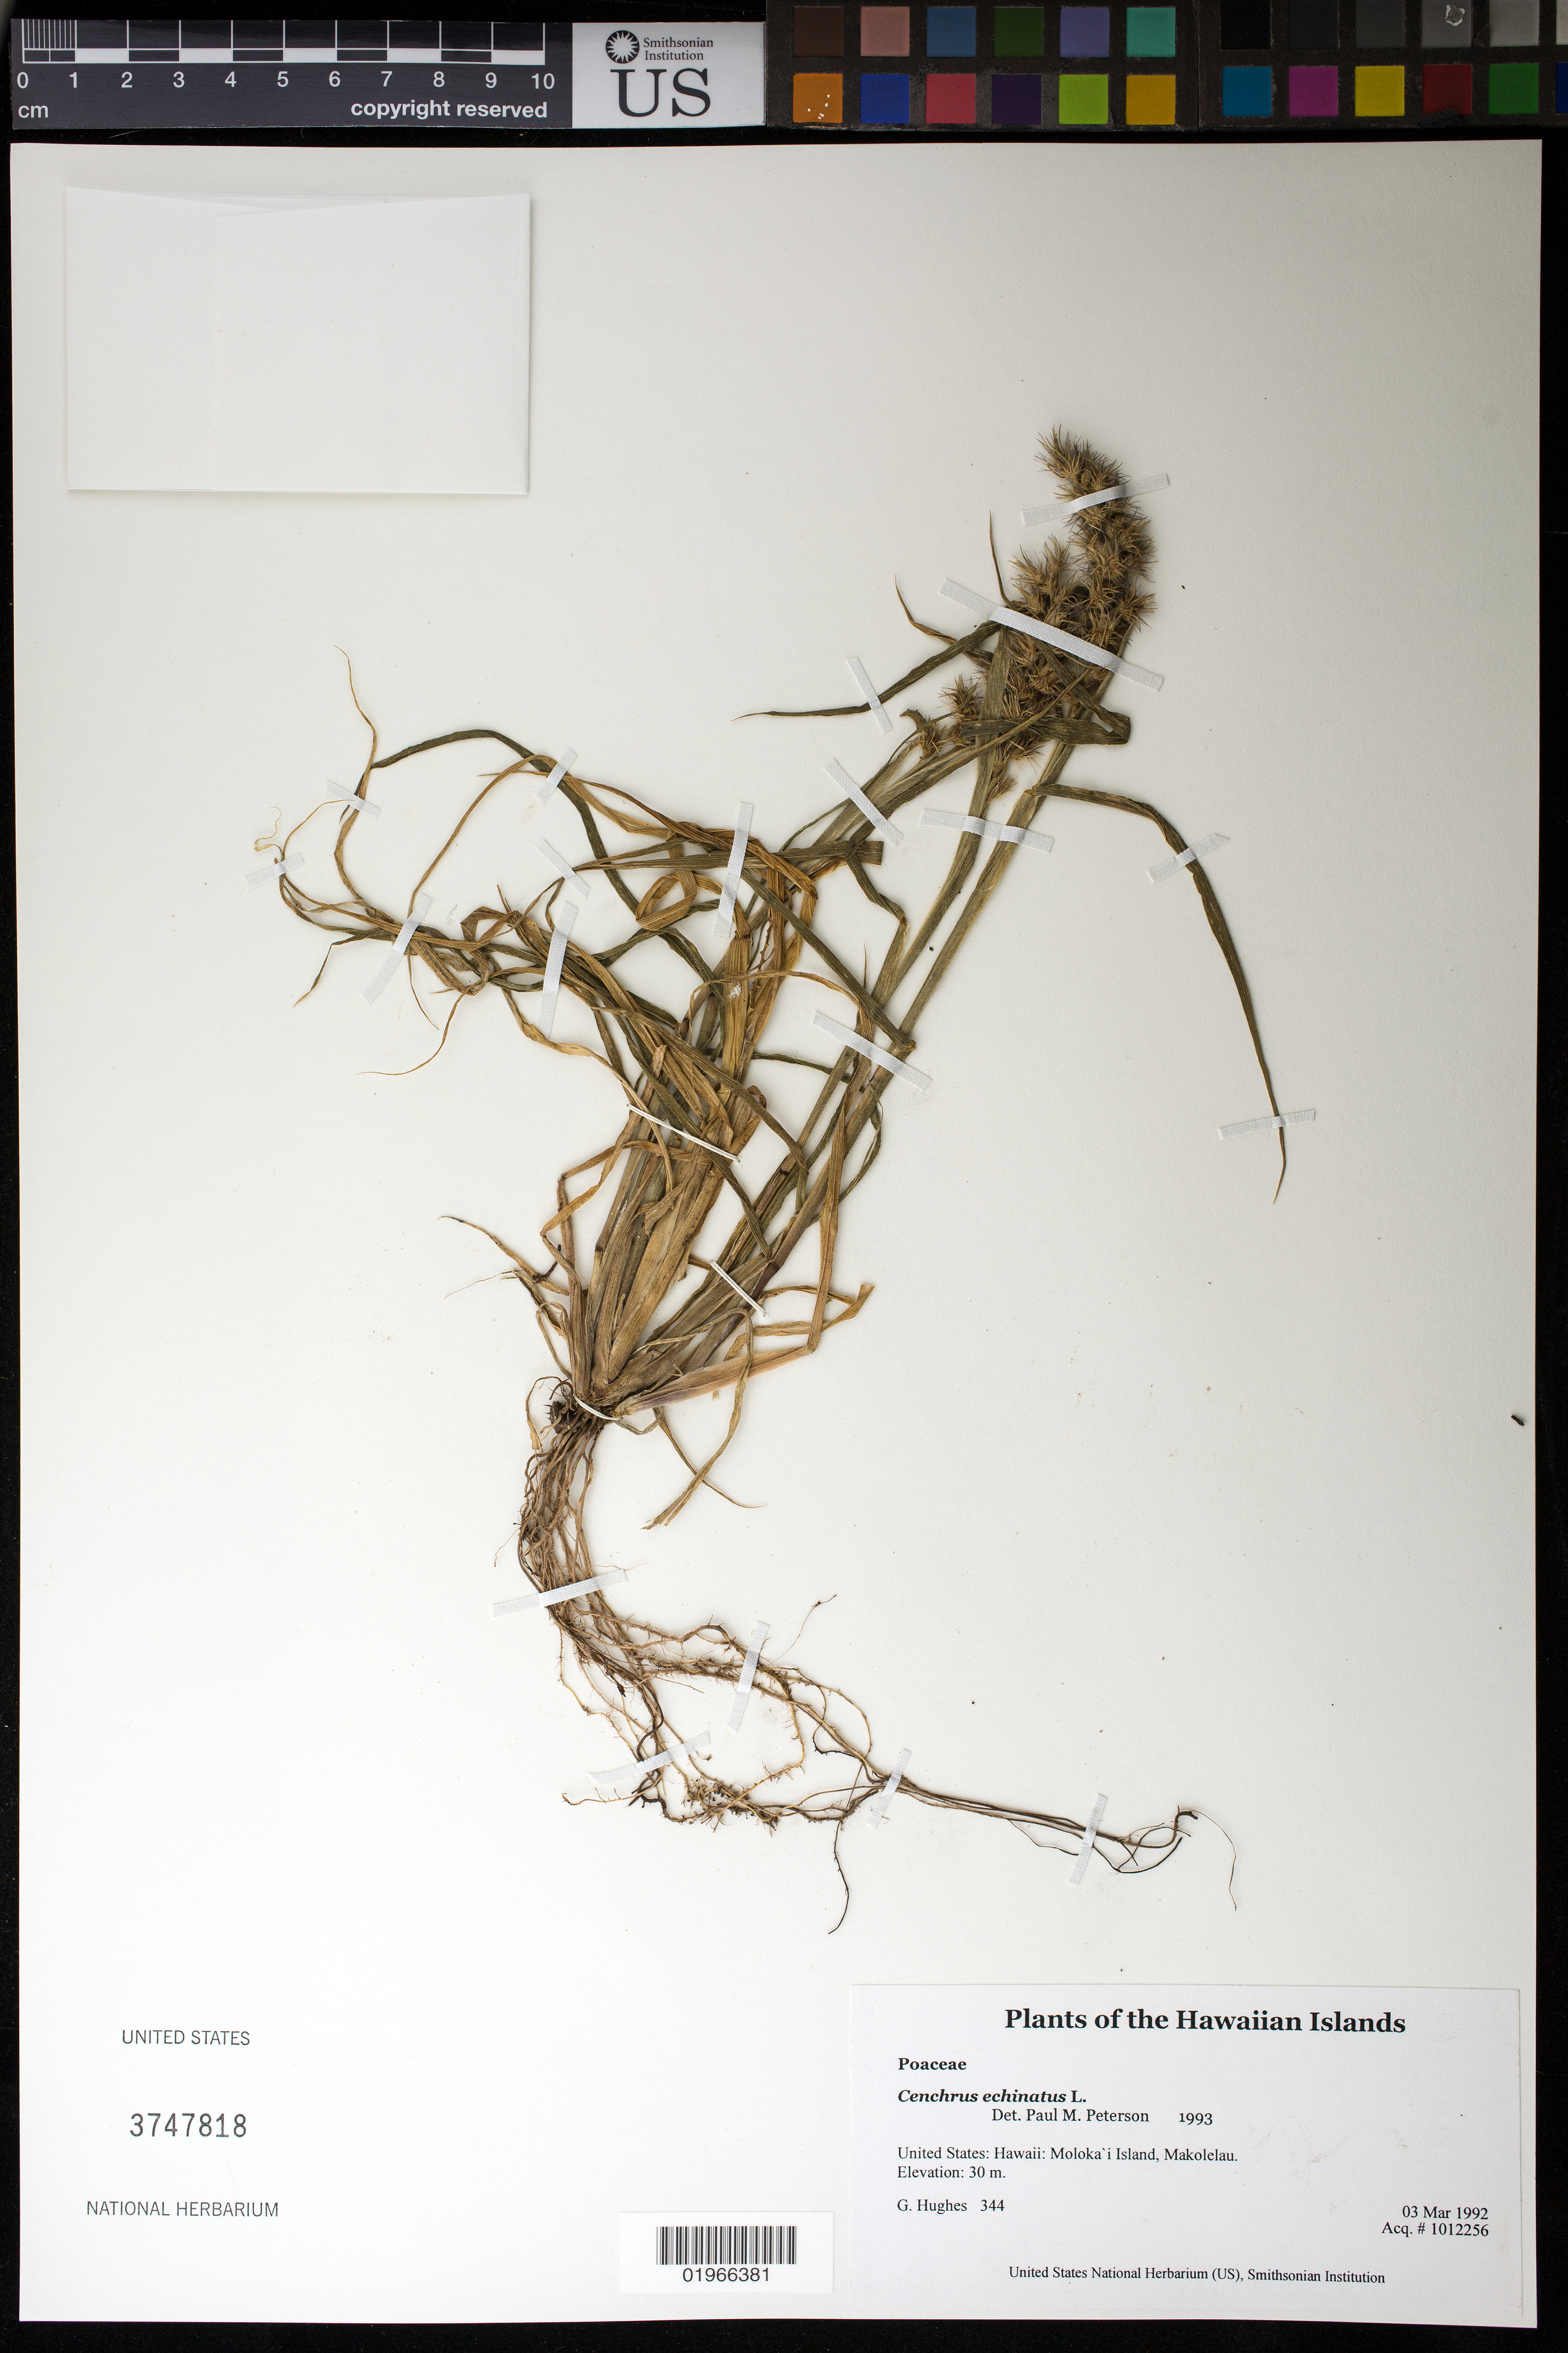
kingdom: Plantae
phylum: Tracheophyta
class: Liliopsida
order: Poales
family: Poaceae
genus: Cenchrus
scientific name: Cenchrus echinatus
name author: L.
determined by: Peterson, Paul M., (BOT), Smithsonian Institution - National Museum of Natural History (UNITED STATES)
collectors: G. Hughes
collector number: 344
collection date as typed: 3-3-92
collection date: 1992-03-03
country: United States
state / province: Hawaii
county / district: Maui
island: Moloka'i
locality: Makolelau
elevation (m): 30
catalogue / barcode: US 3747818